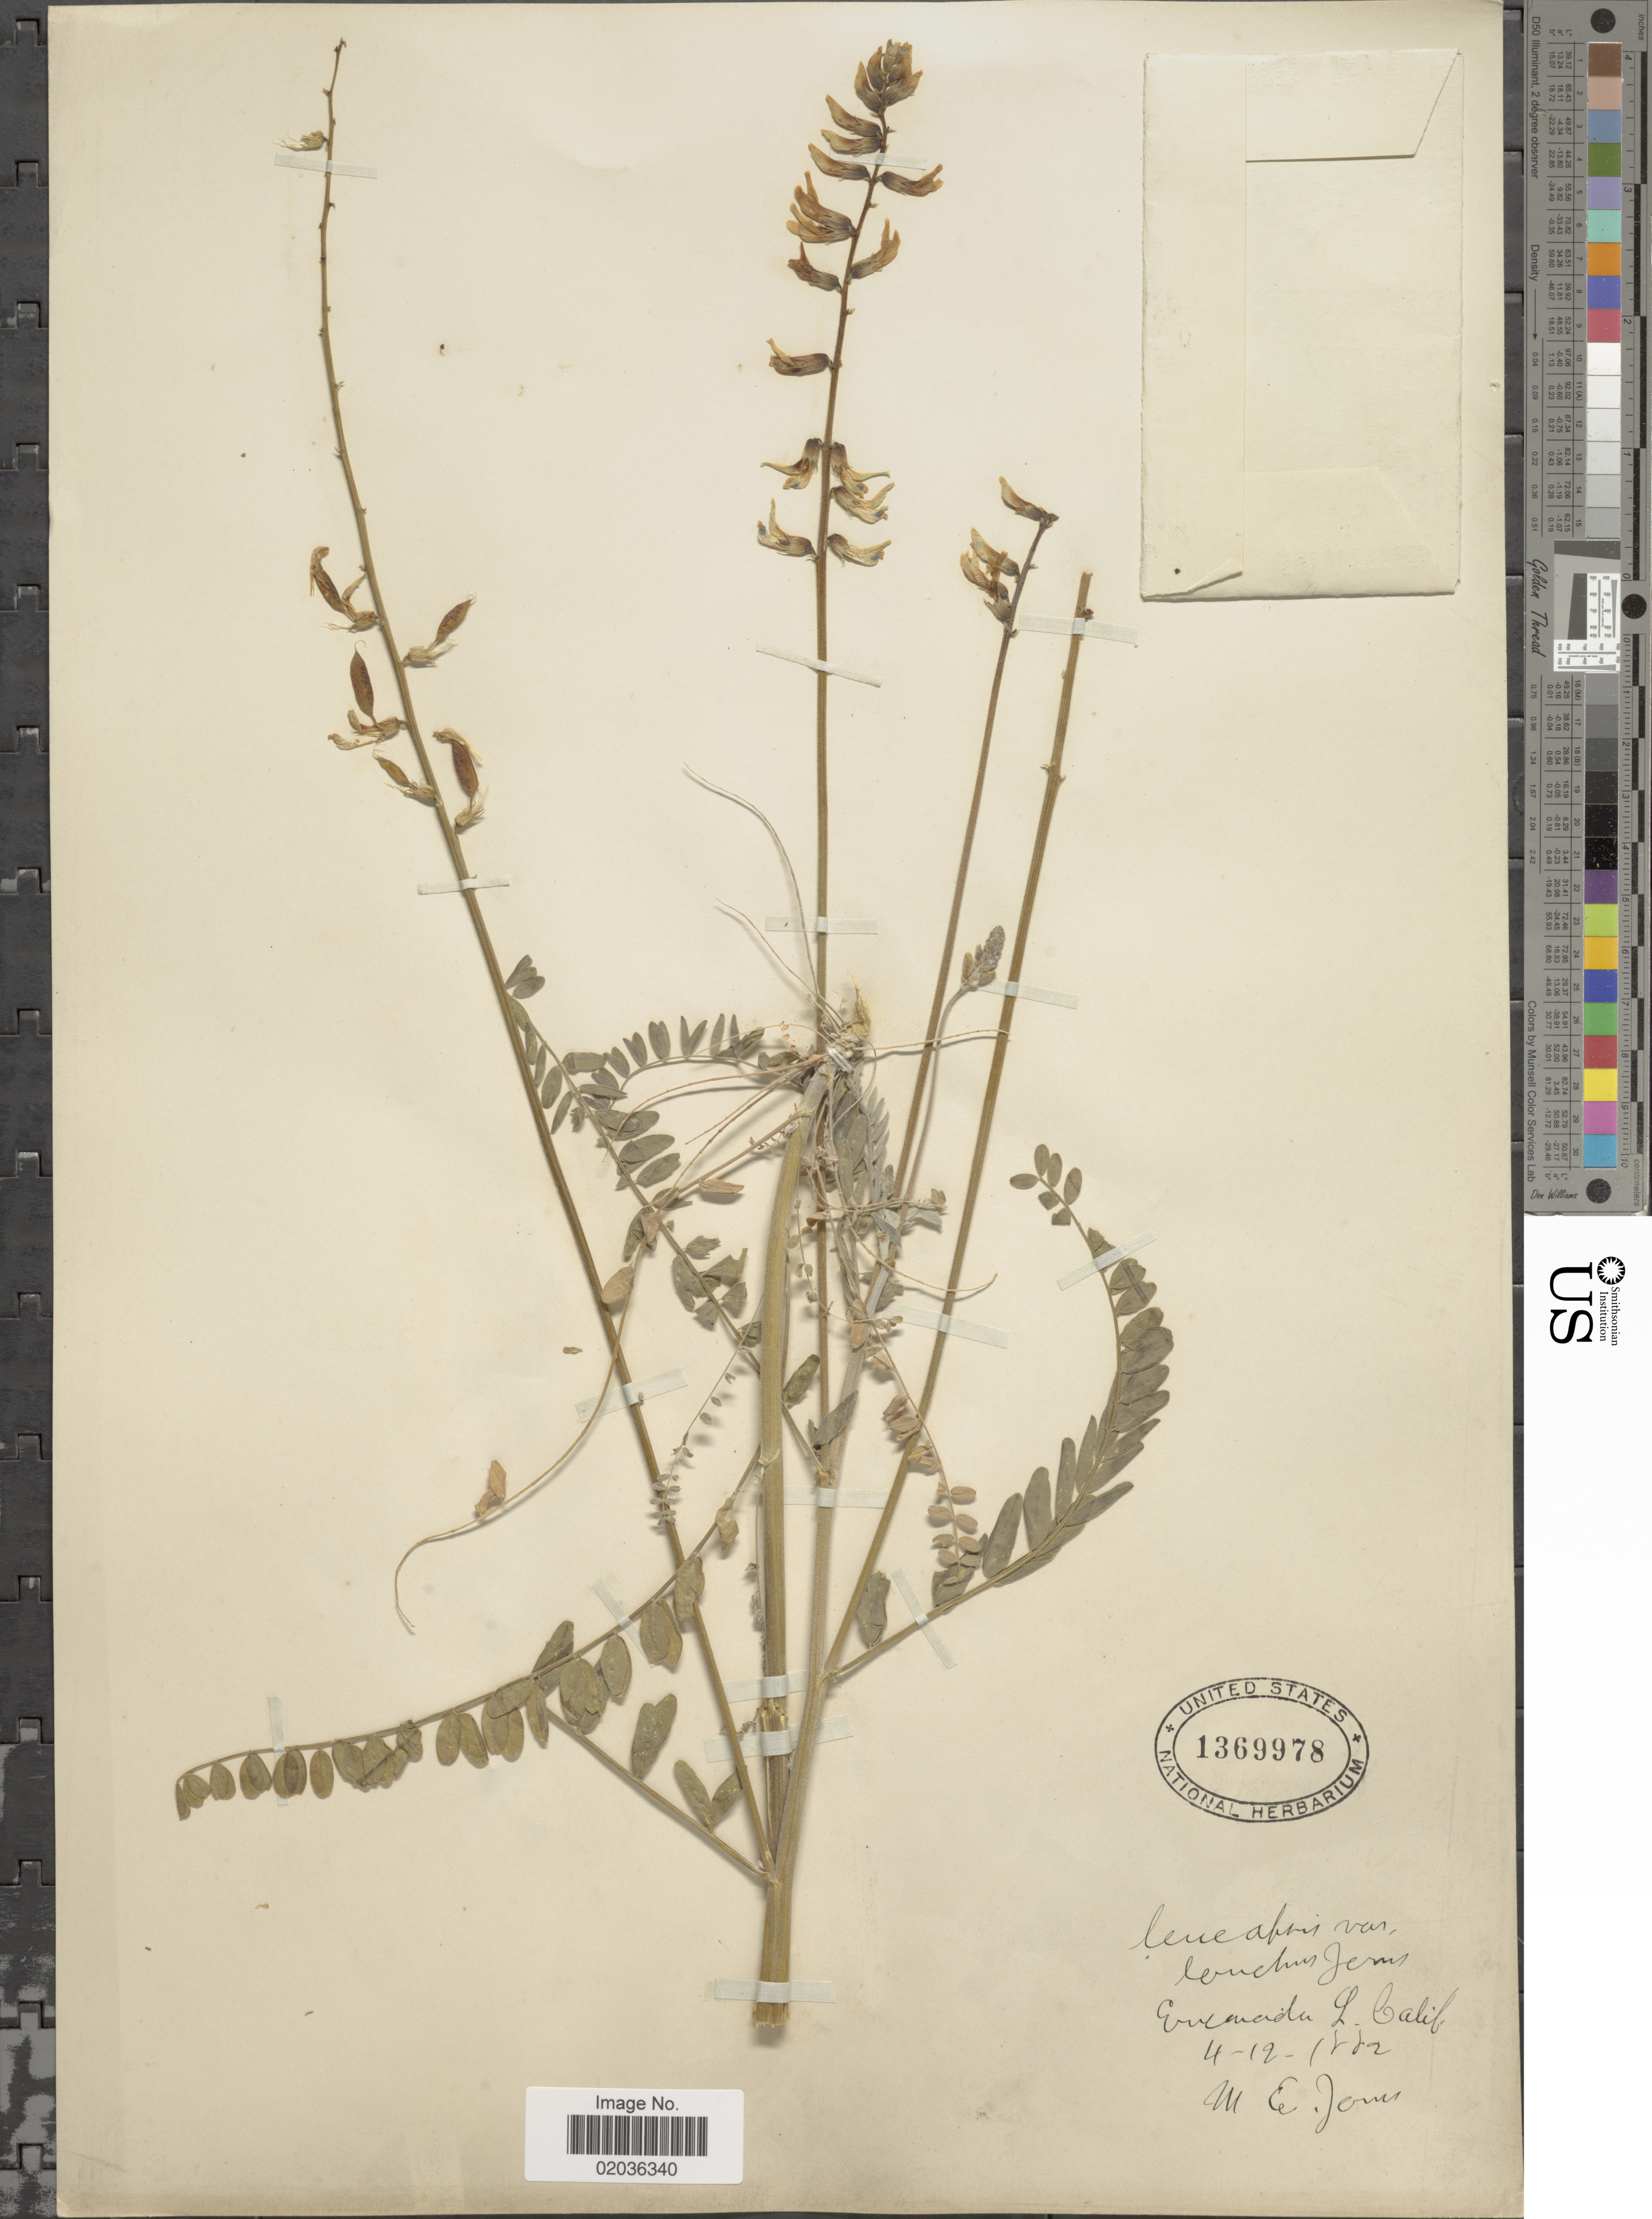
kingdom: Plantae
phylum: Tracheophyta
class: Magnoliopsida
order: Fabales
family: Fabaceae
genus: Astragalus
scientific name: Astragalus trichopodus var. lonchus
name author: (M.E. Jones) Barneby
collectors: M. E. Jones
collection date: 1882-04-12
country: Mexico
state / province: Baja California Norte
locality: Ensenada L. Cal.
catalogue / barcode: US 1369978